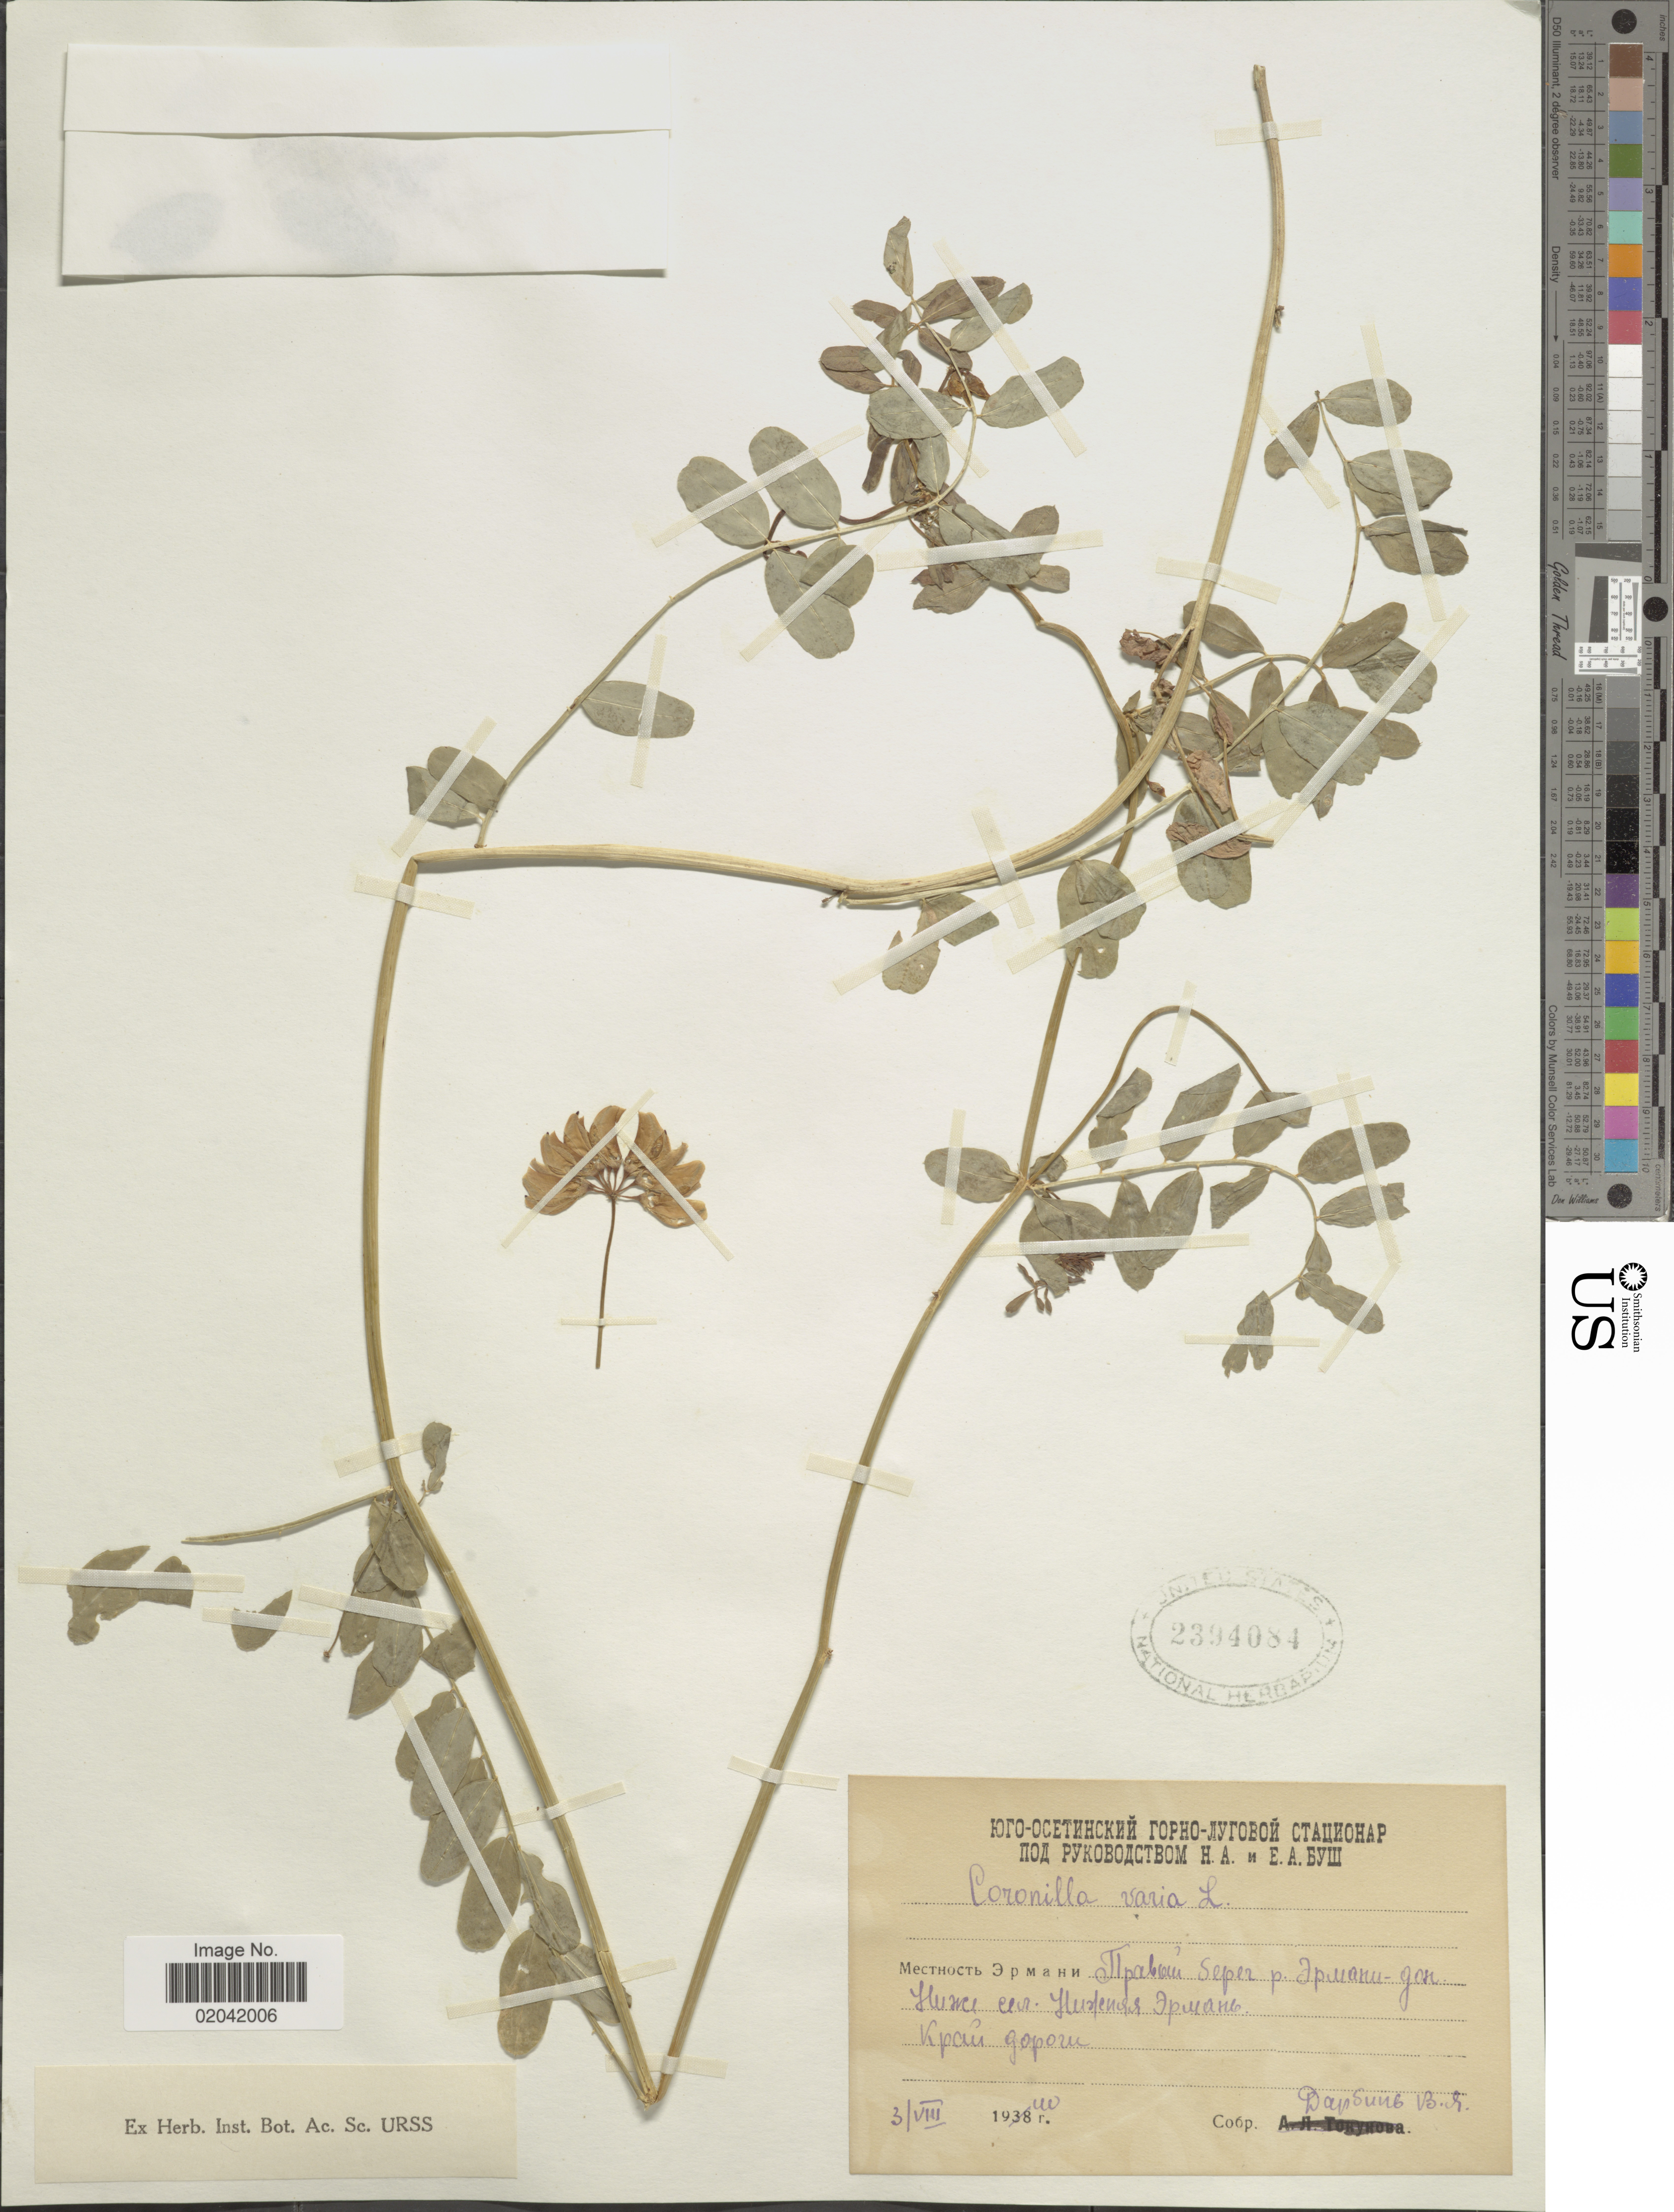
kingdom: Plantae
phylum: Tracheophyta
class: Magnoliopsida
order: Fabales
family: Fabaceae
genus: Coronilla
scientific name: Coronilla varia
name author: L.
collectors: V. Darbin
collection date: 1940-08-03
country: Georgia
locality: Dzau rayon, Erman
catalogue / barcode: US 2394084